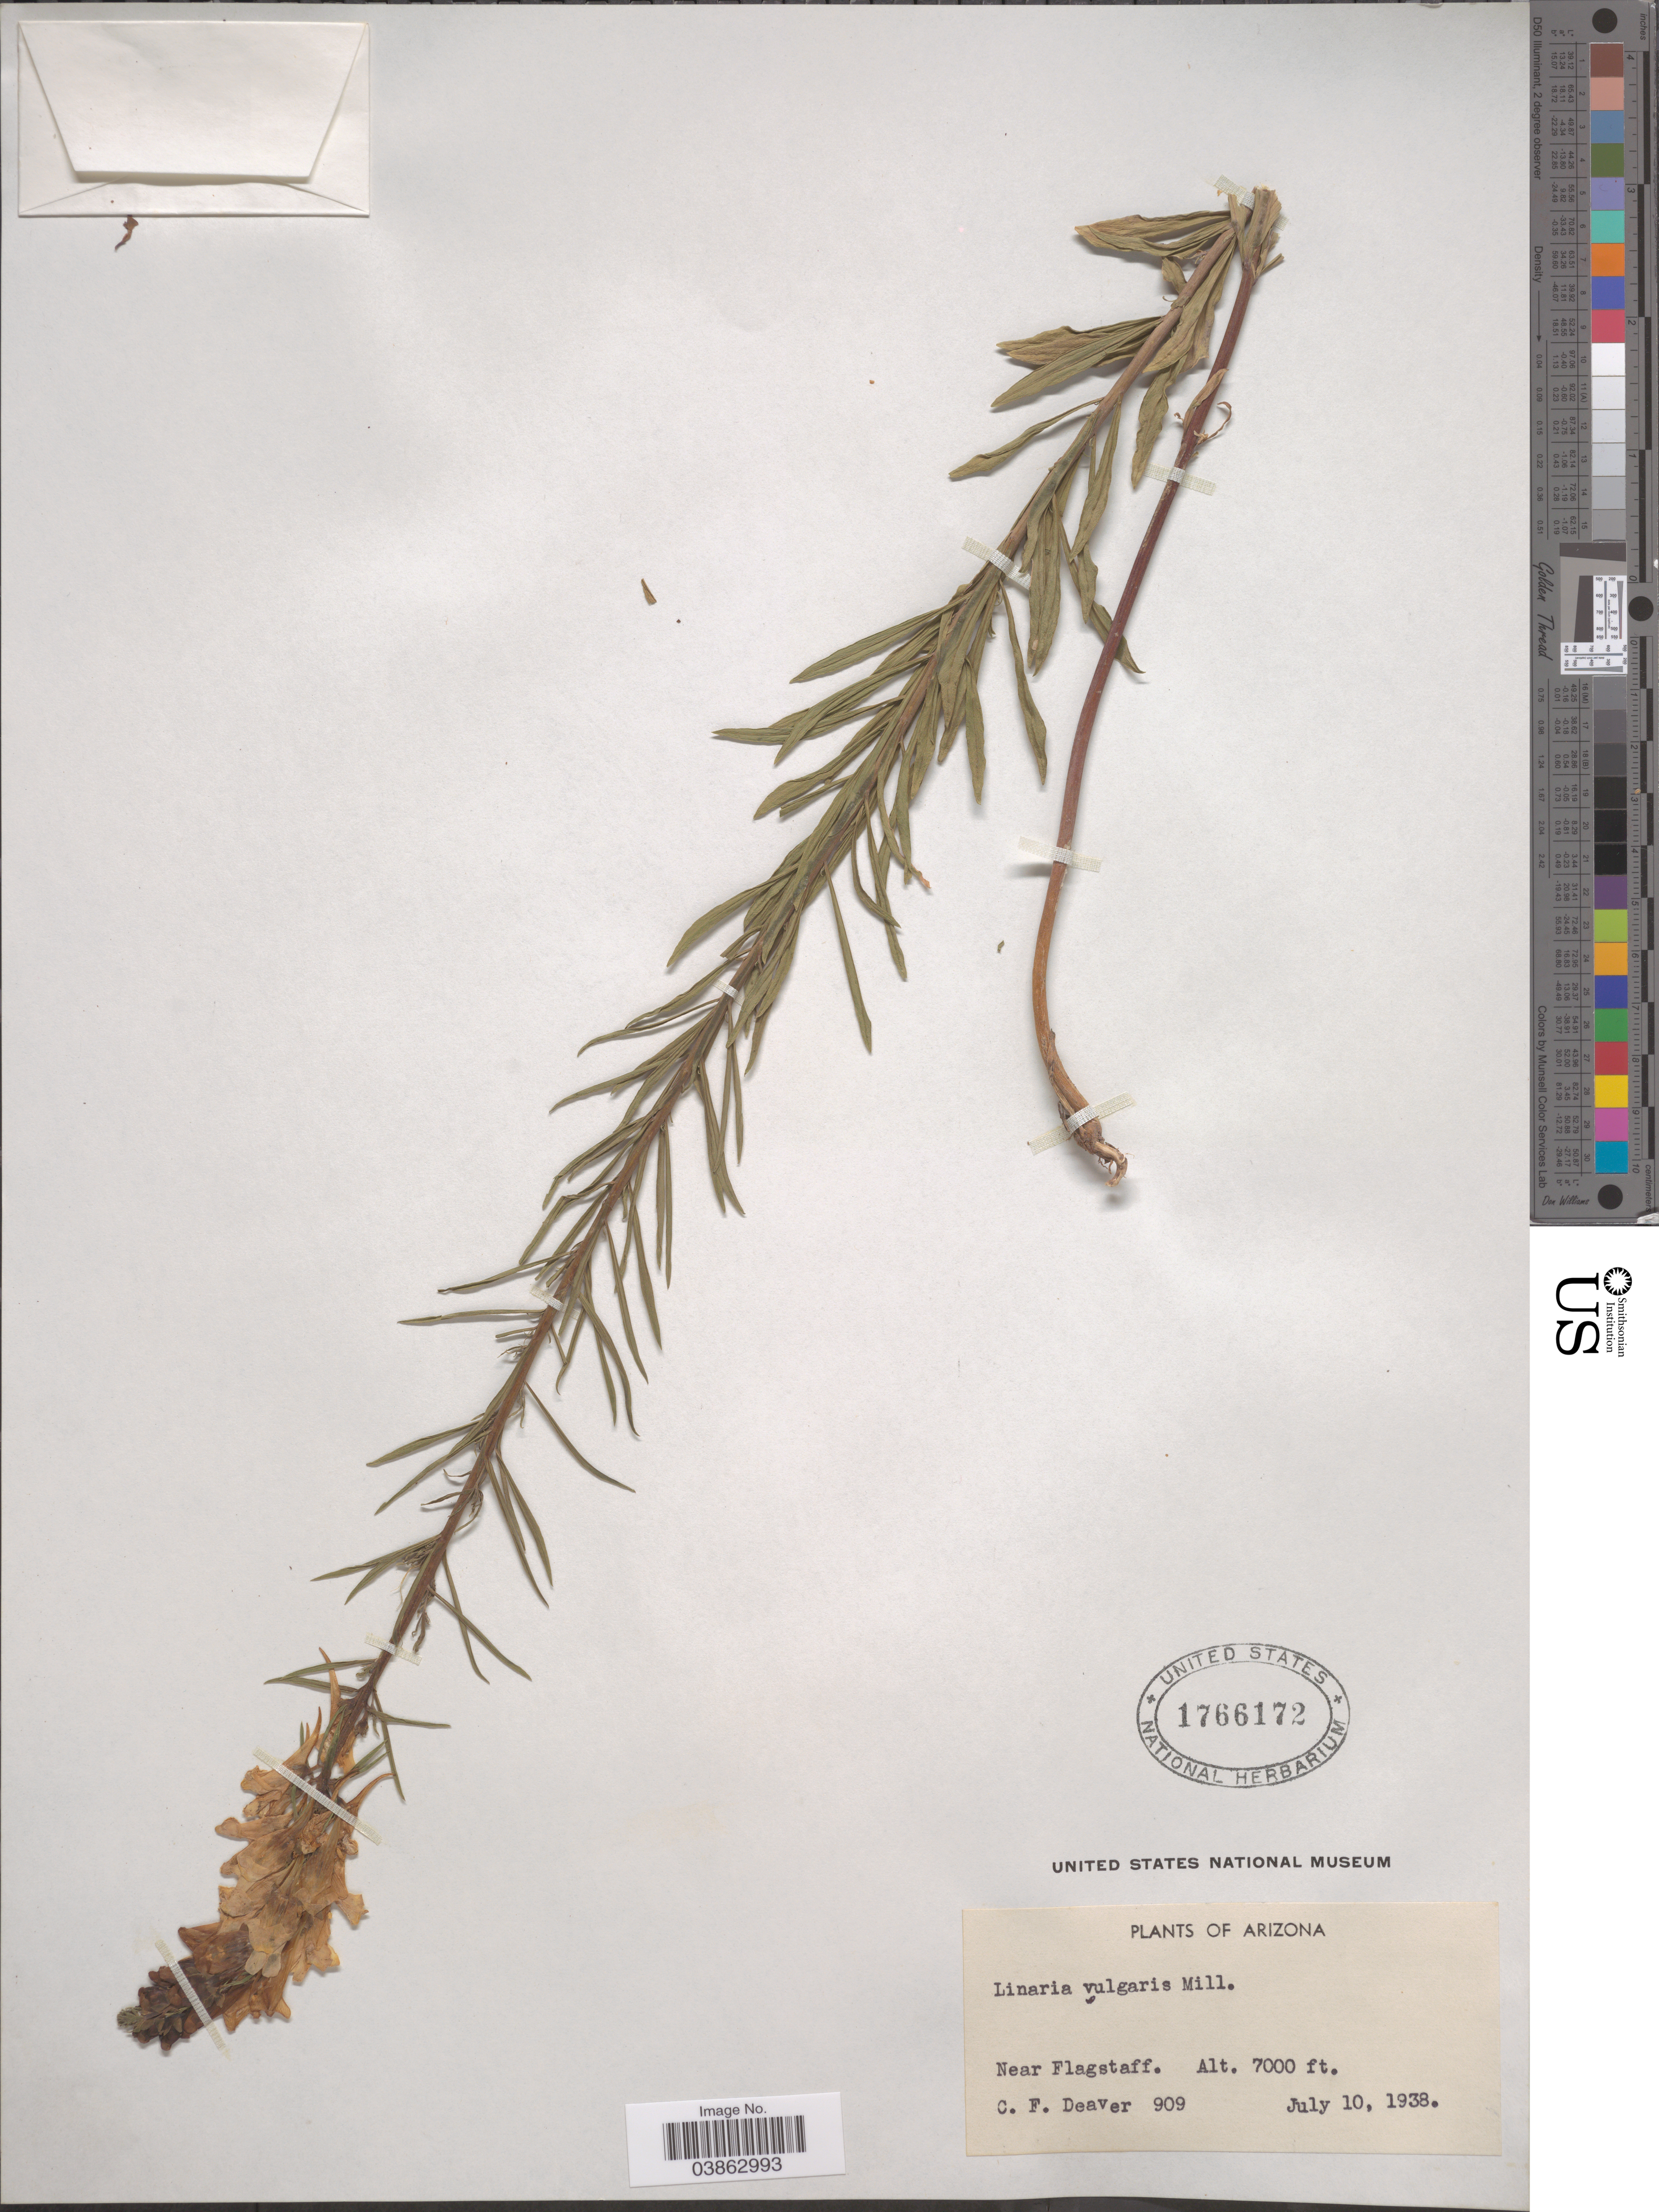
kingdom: Plantae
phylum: Tracheophyta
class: Magnoliopsida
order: Lamiales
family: Plantaginaceae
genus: Linaria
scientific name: Linaria vulgaris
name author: Mill.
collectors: C. Deaver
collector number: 909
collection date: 1938-07-10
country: United States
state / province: Arizona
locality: Near Flagstaff.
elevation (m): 2134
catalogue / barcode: US 1766172